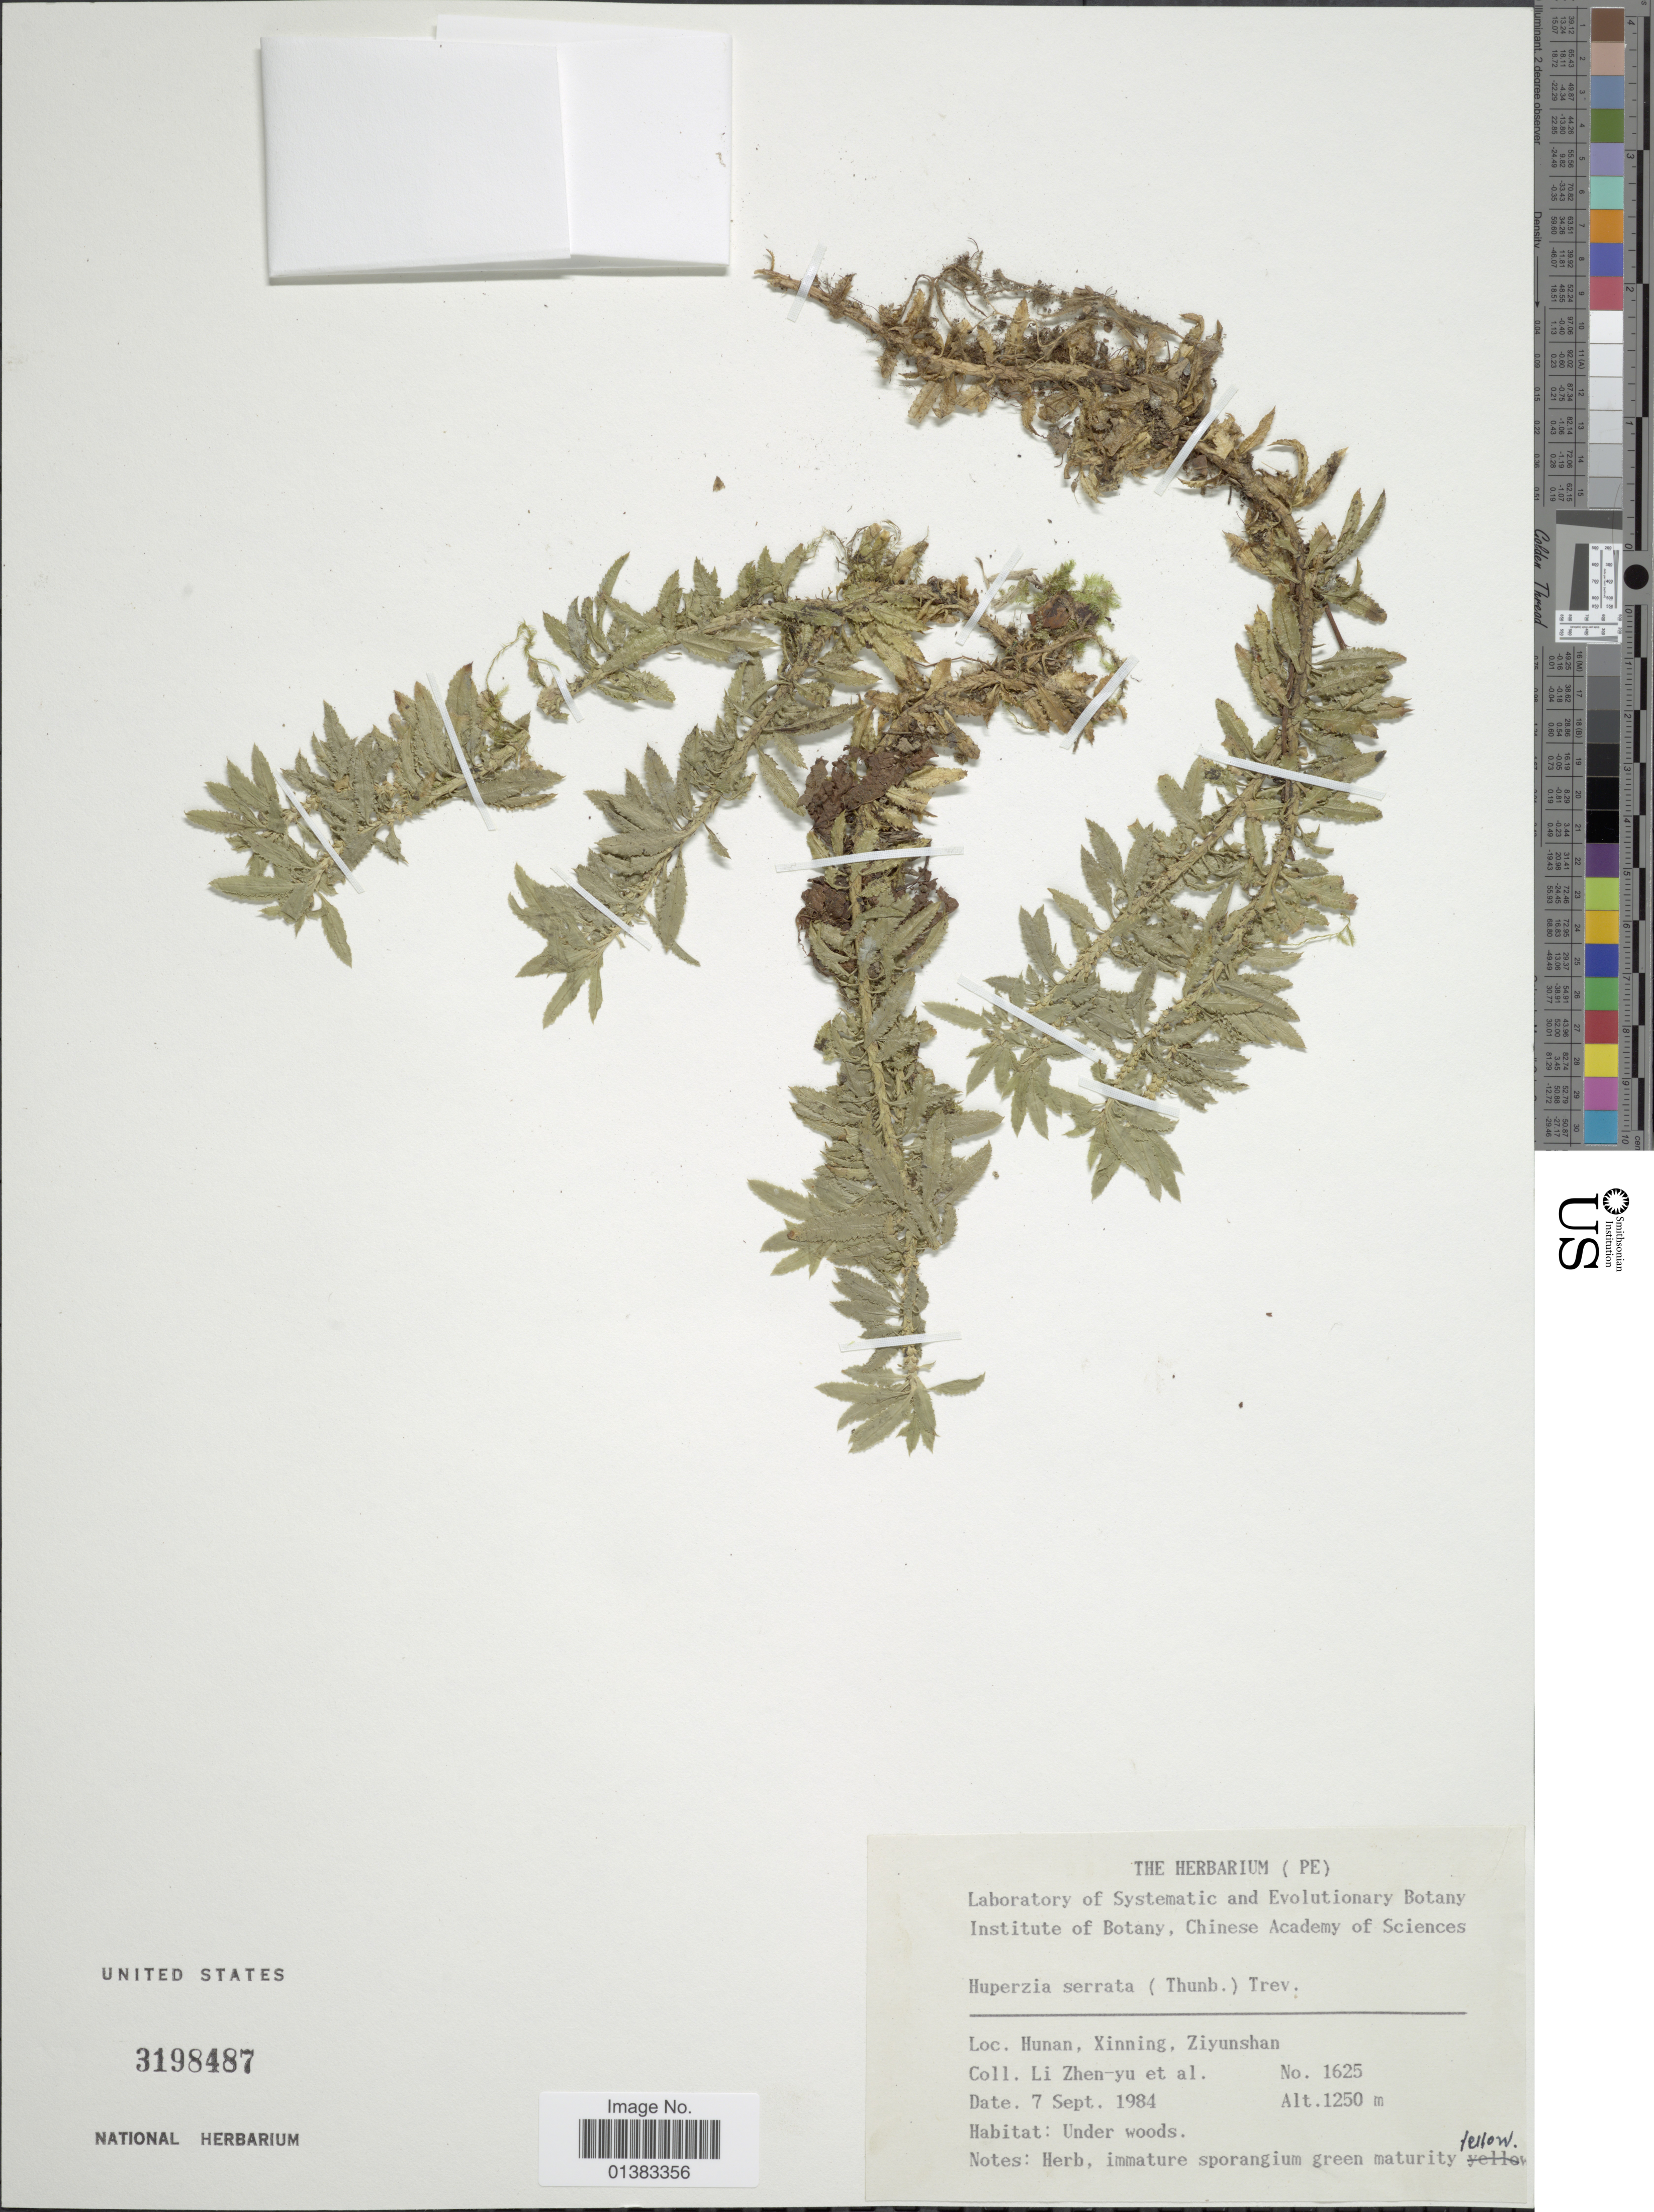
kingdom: Plantae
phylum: Tracheophyta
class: Lycopodiopsida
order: Lycopodiales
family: Lycopodiaceae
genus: Huperzia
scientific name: Huperzia serrata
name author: (Thunb.) Trevis.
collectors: Z. Y. Li & et al.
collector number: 1625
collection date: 1984-09-07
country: China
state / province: Hunan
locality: Xinning, Ziyunshan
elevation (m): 1250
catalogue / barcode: US 3198487